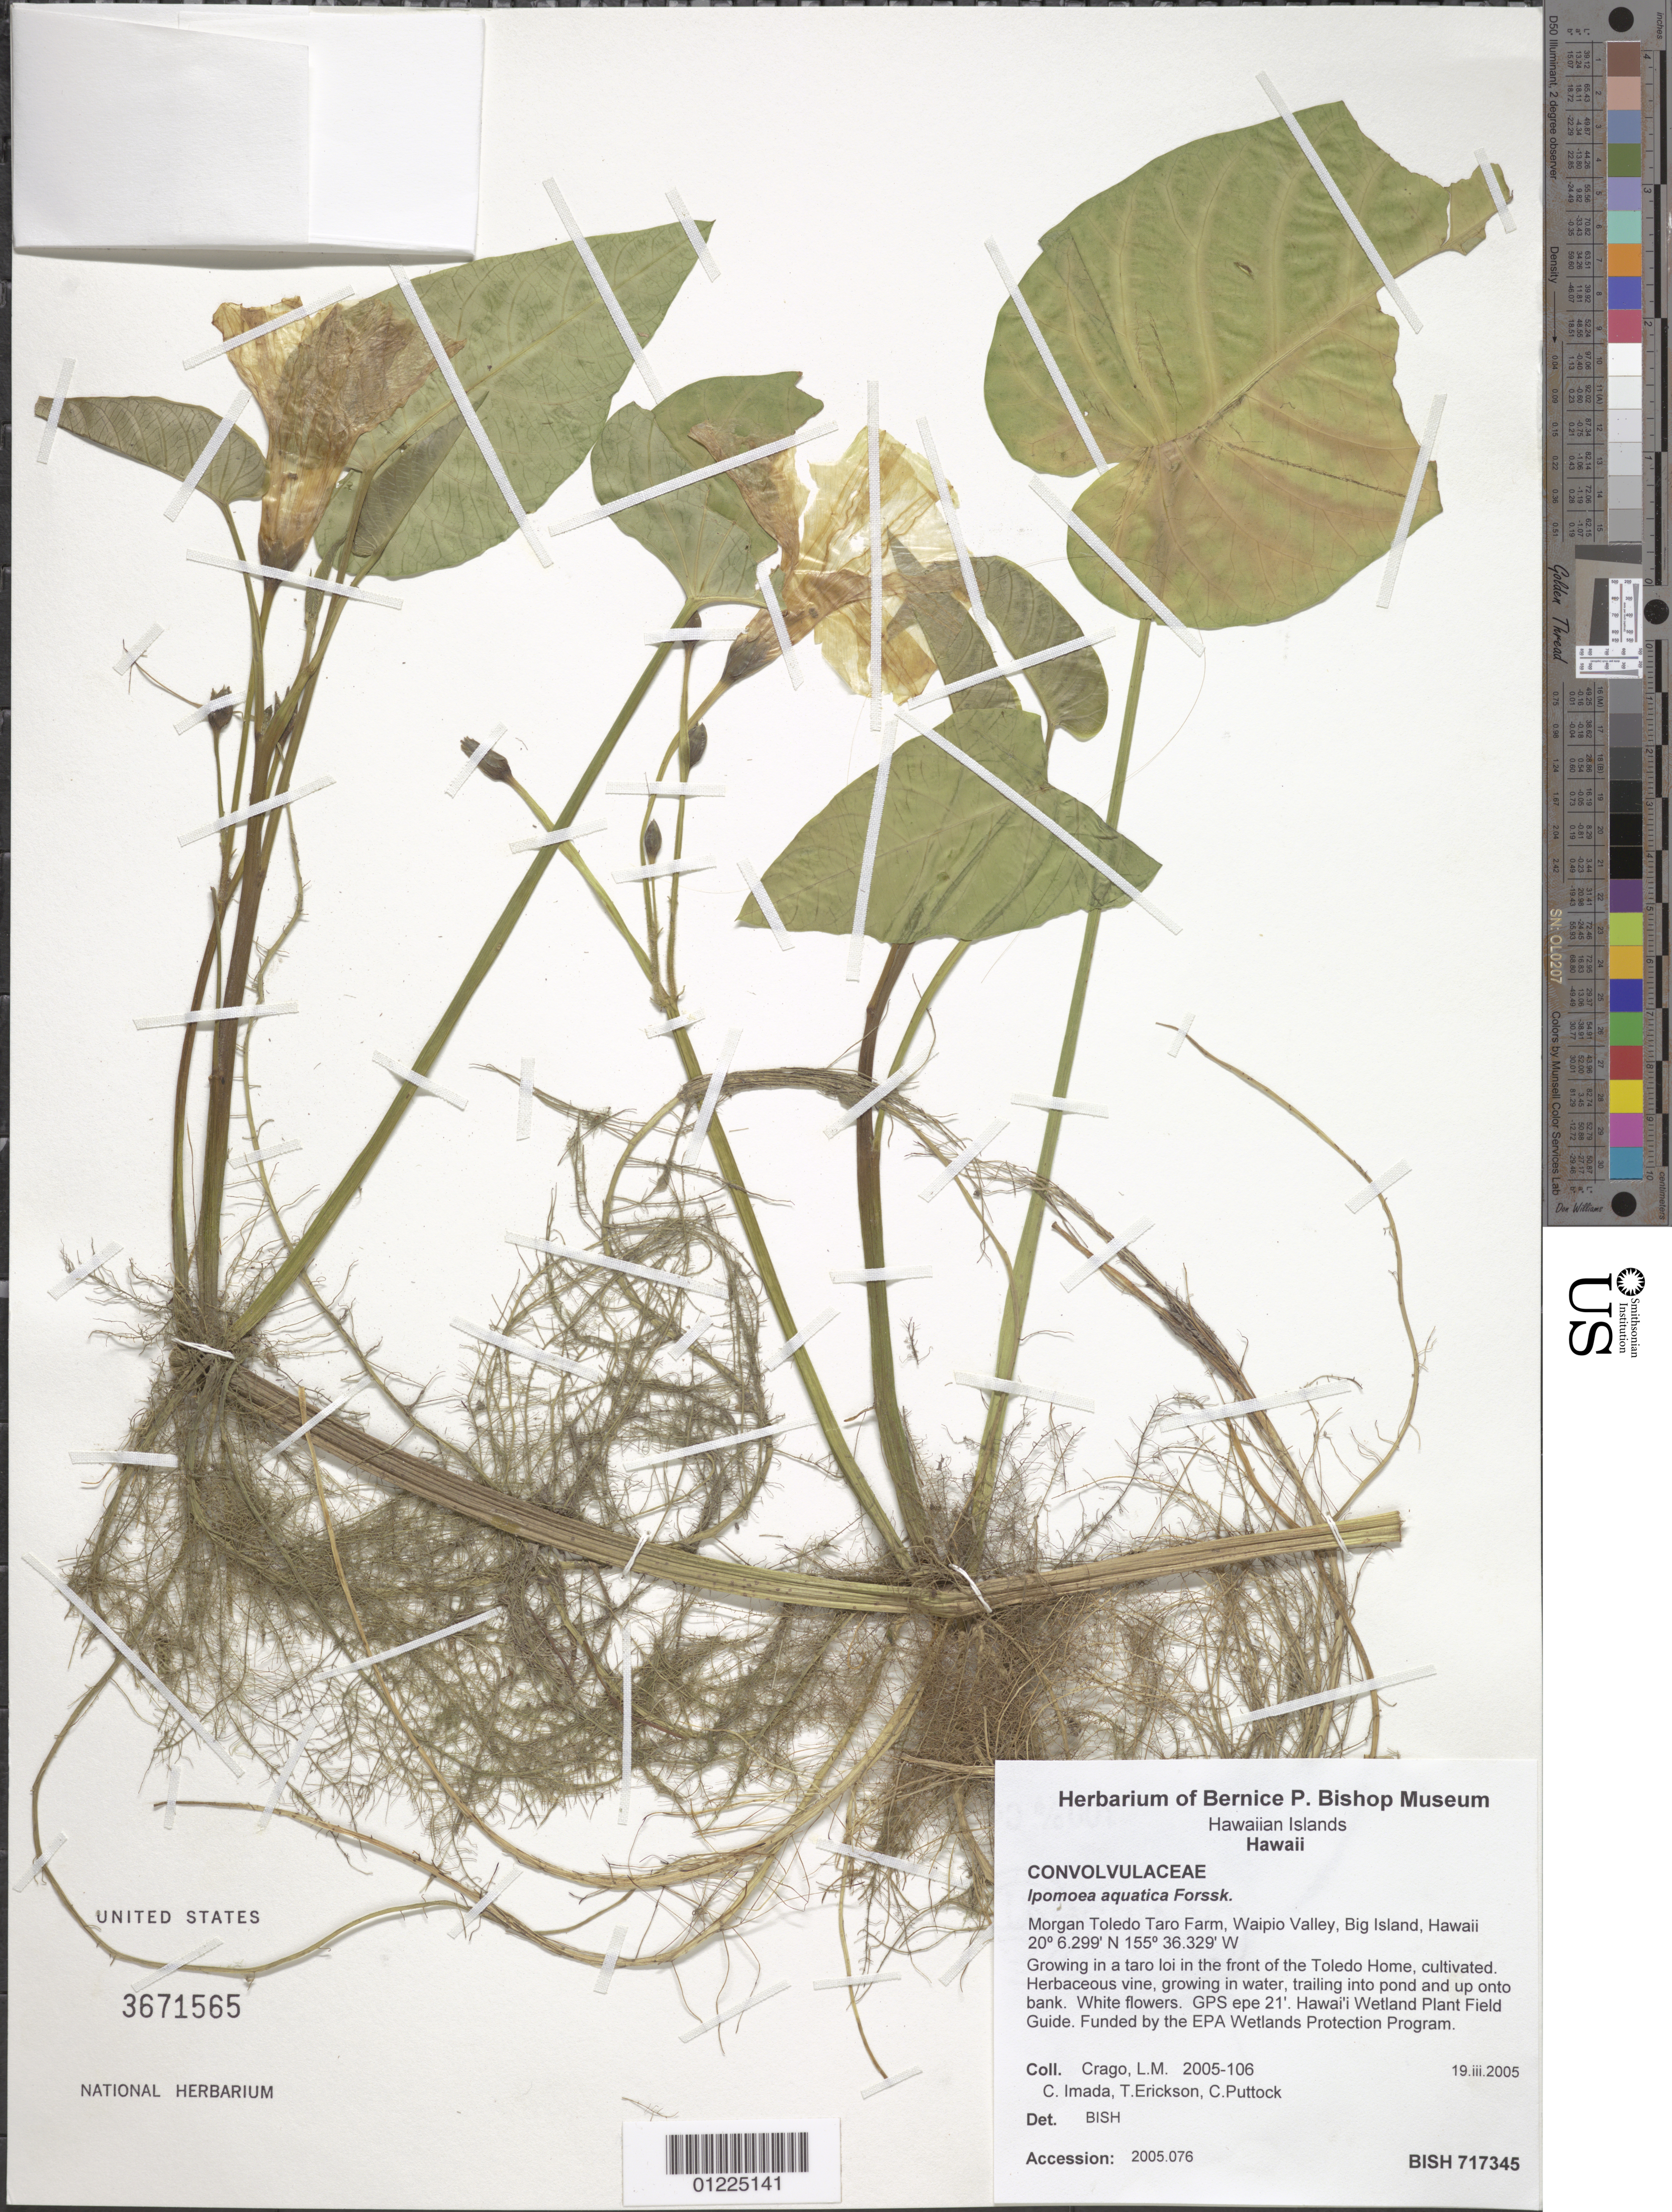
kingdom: Plantae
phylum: Tracheophyta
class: Magnoliopsida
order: Solanales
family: Convolvulaceae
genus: Ipomoea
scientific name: Ipomoea aquatica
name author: Forssk.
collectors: L. Crago, C. Imada, T. Erickson & C. Puttock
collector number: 2005-106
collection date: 2005-03-19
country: United States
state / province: Hawaii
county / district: Hawaii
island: Hawaii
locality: Morgan Toledo Taro Farm, Waipio Valley, Big Island.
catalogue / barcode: US 3671565